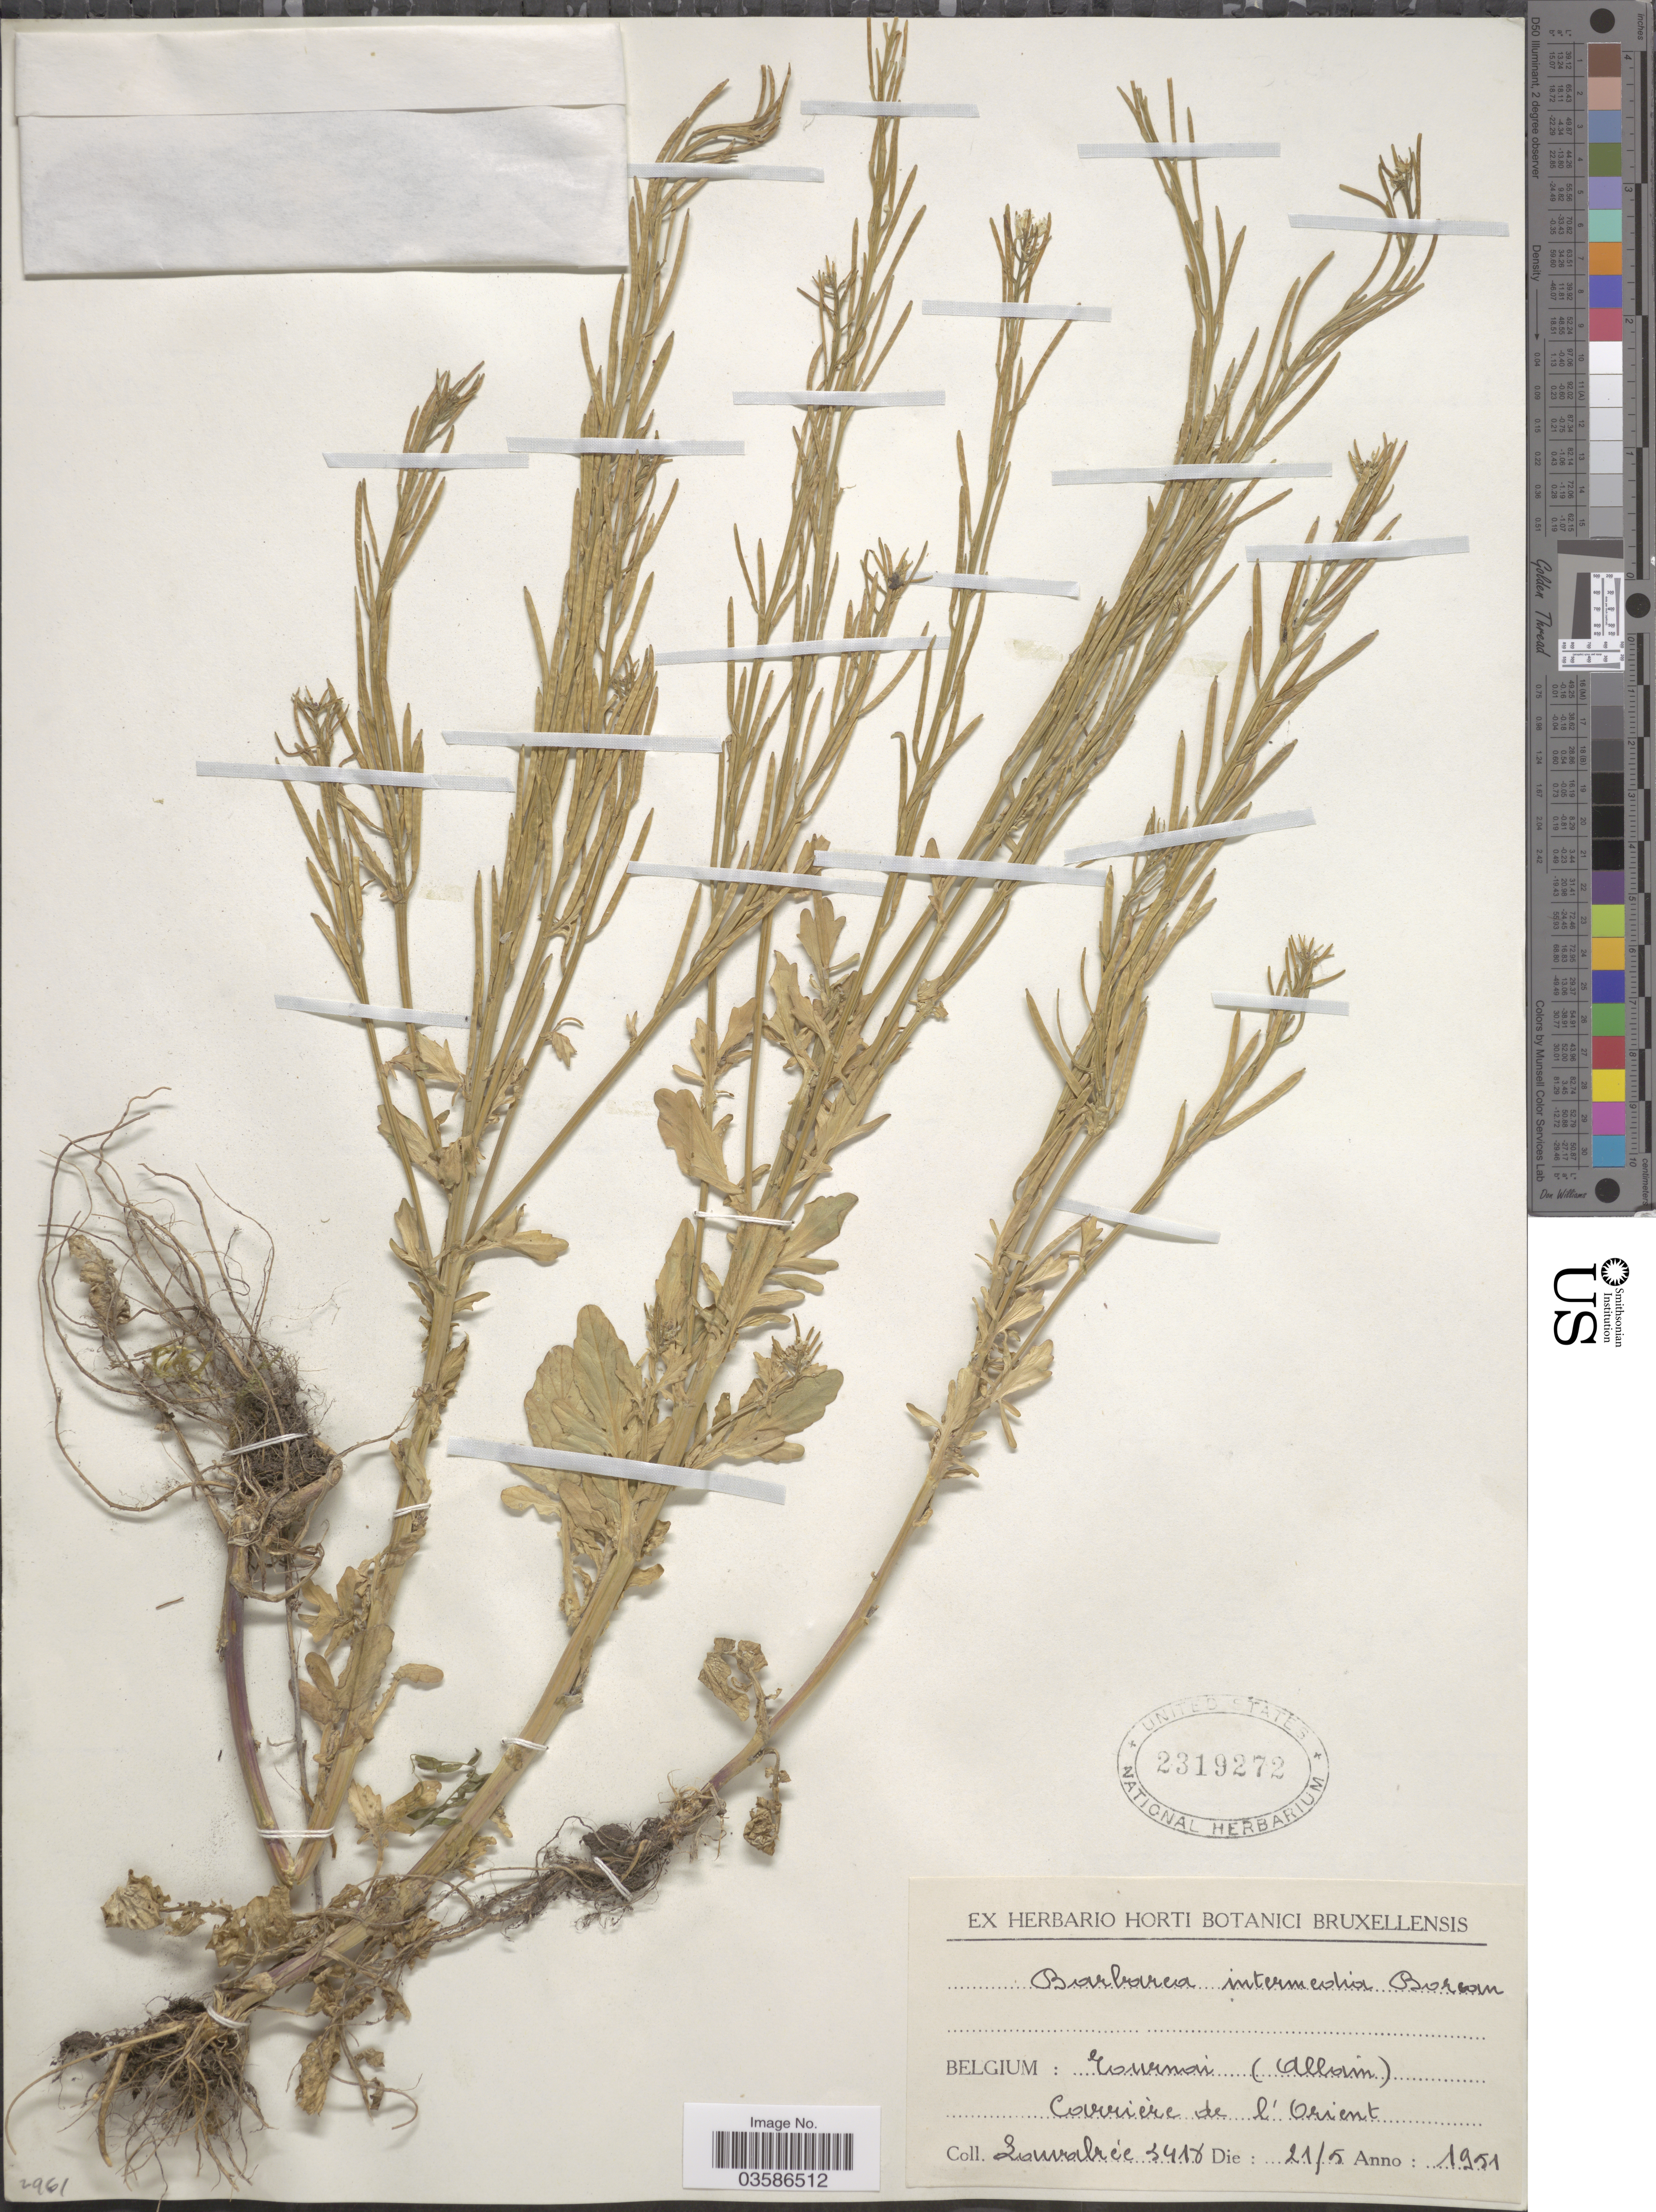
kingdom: Plantae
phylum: Tracheophyta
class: Magnoliopsida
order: Brassicales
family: Brassicaceae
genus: Barbarea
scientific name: Barbarea intermedia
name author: Boreau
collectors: Louvalrée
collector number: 3418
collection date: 1951-05-21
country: Belgium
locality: Tournoi (Alloim). [interpreted] Carrière de l'Orient.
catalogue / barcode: US 2319272